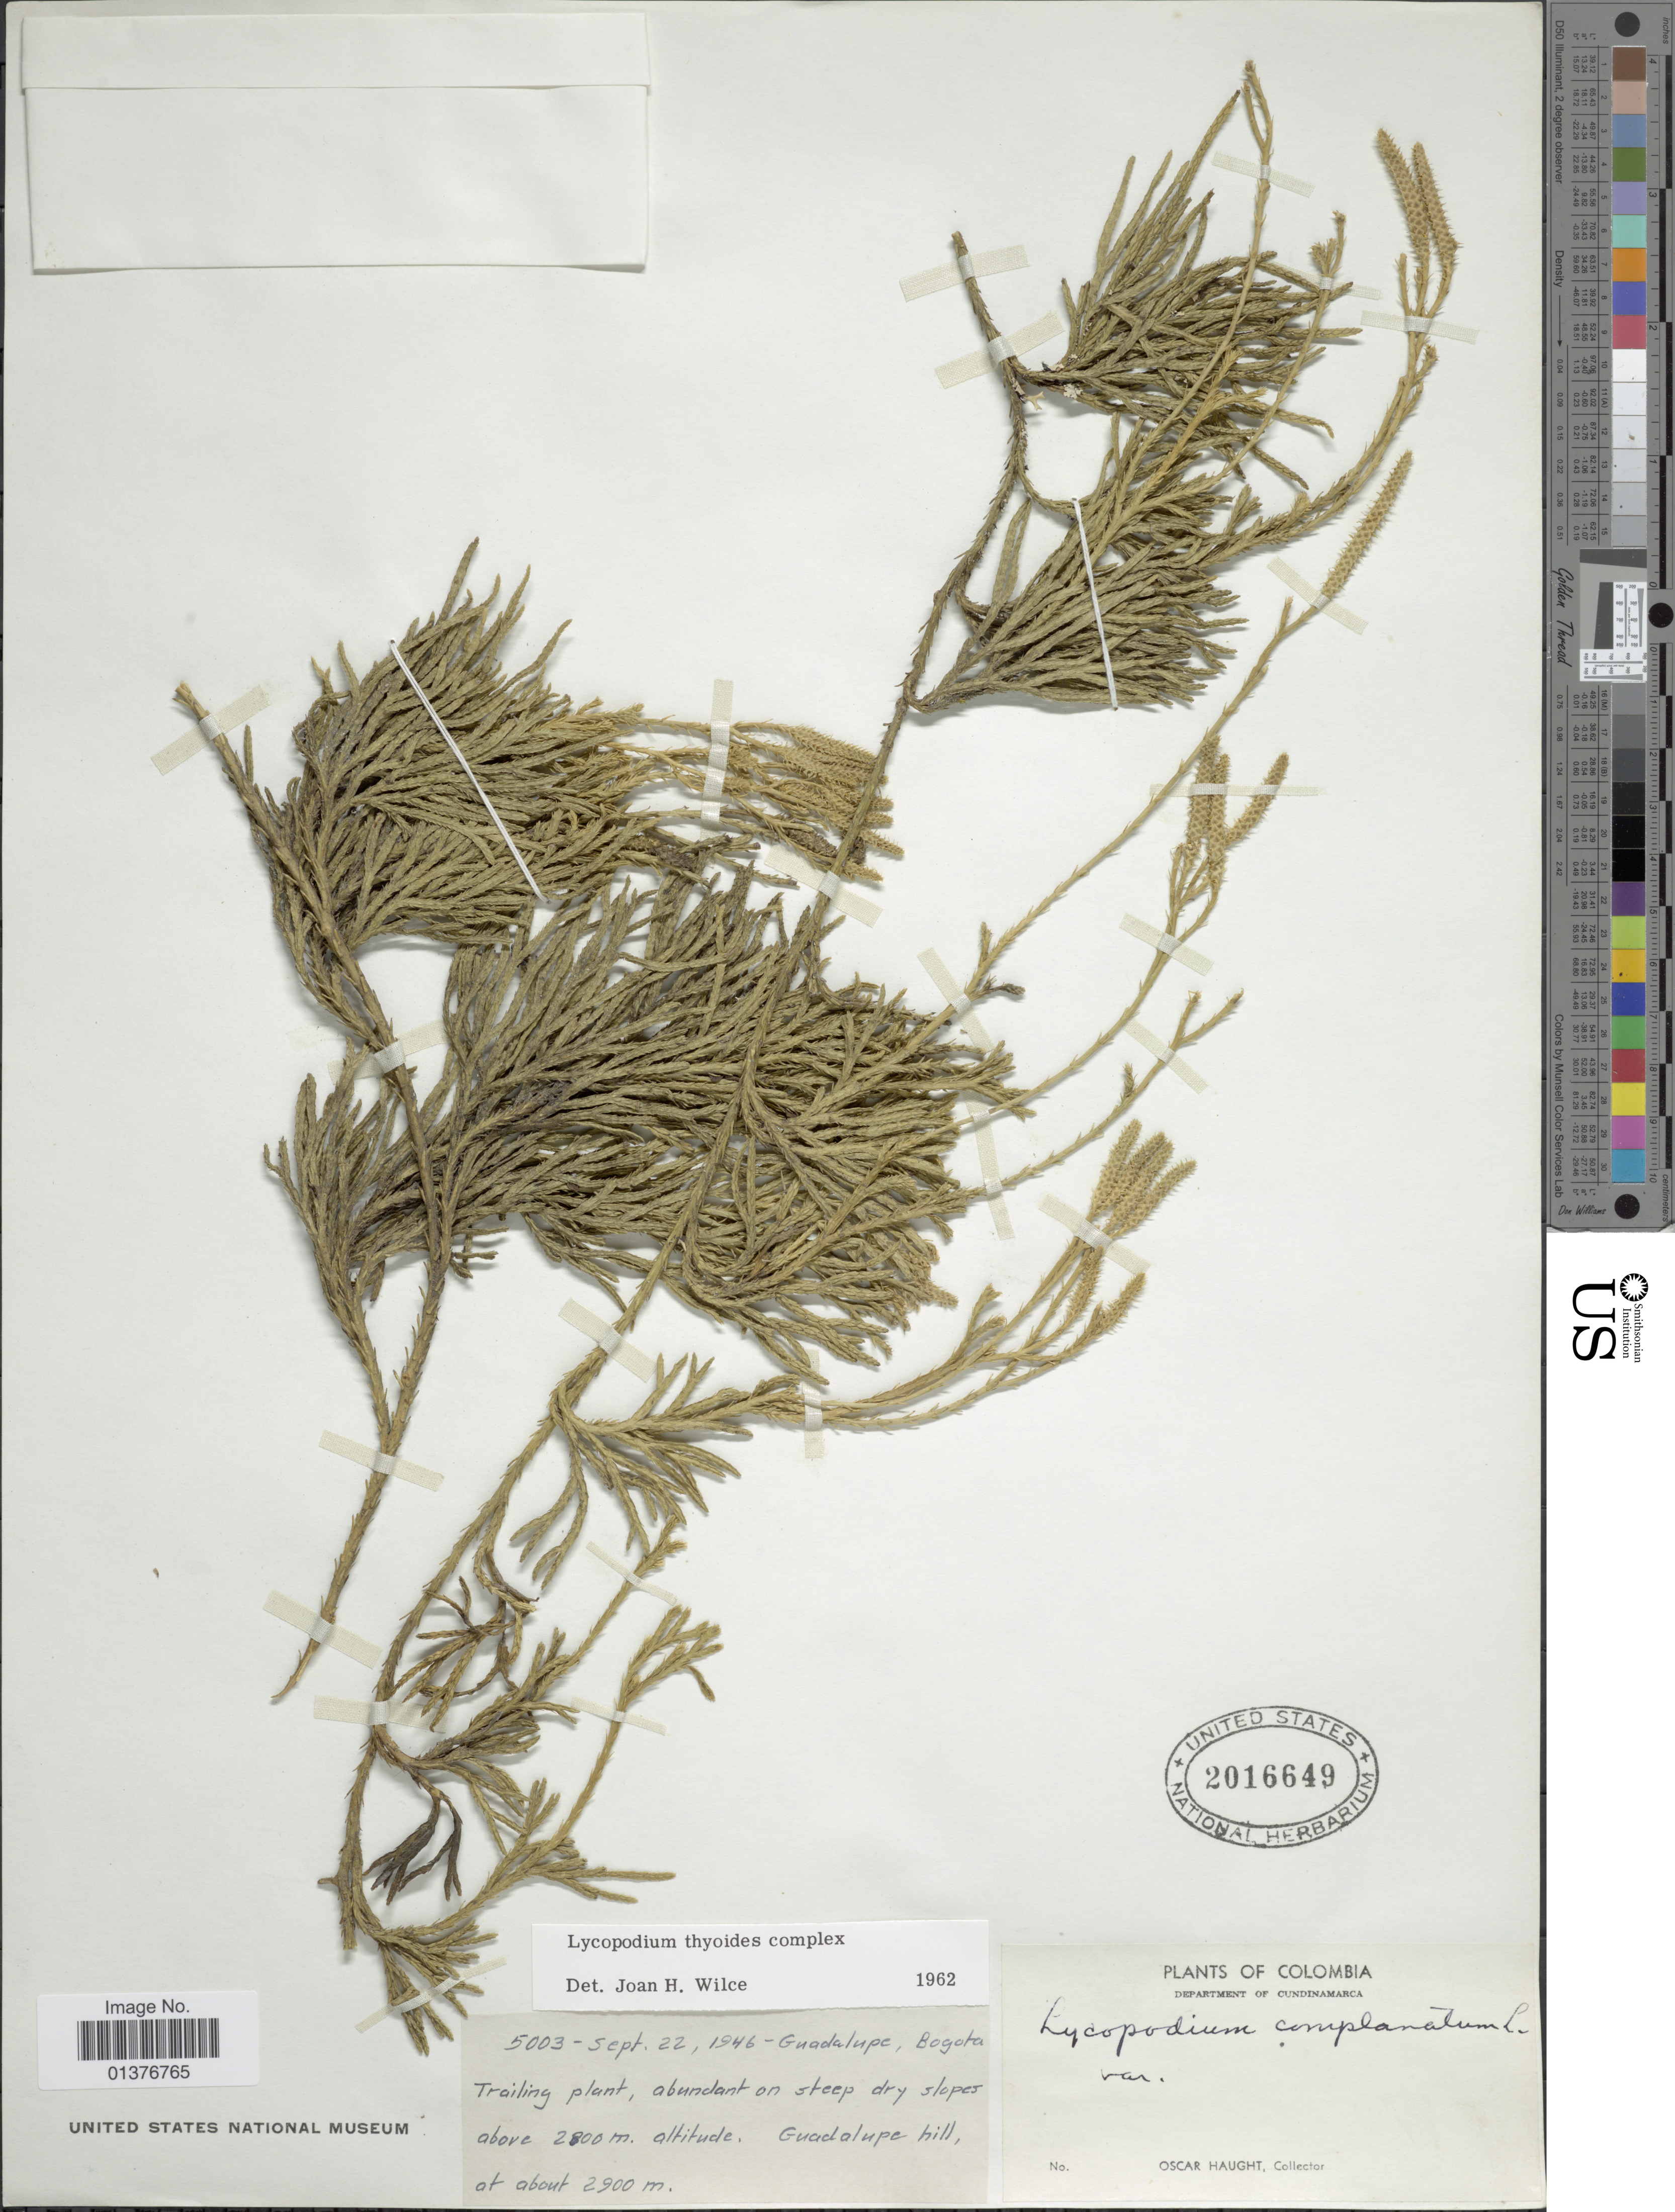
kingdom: Plantae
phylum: Tracheophyta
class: Lycopodiopsida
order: Lycopodiales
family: Lycopodiaceae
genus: Diphasiastrum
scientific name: Diphasiastrum thyoides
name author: (Humb. & Bonpl. ex Willd.) Holub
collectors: O. L. Haught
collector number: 5003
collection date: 1946-09-22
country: Colombia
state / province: Cundinamarca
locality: Guadalupe, Bogota trailing plant, abundant on steep dry slopes above Guadelupe hill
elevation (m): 2800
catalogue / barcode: US 2016649